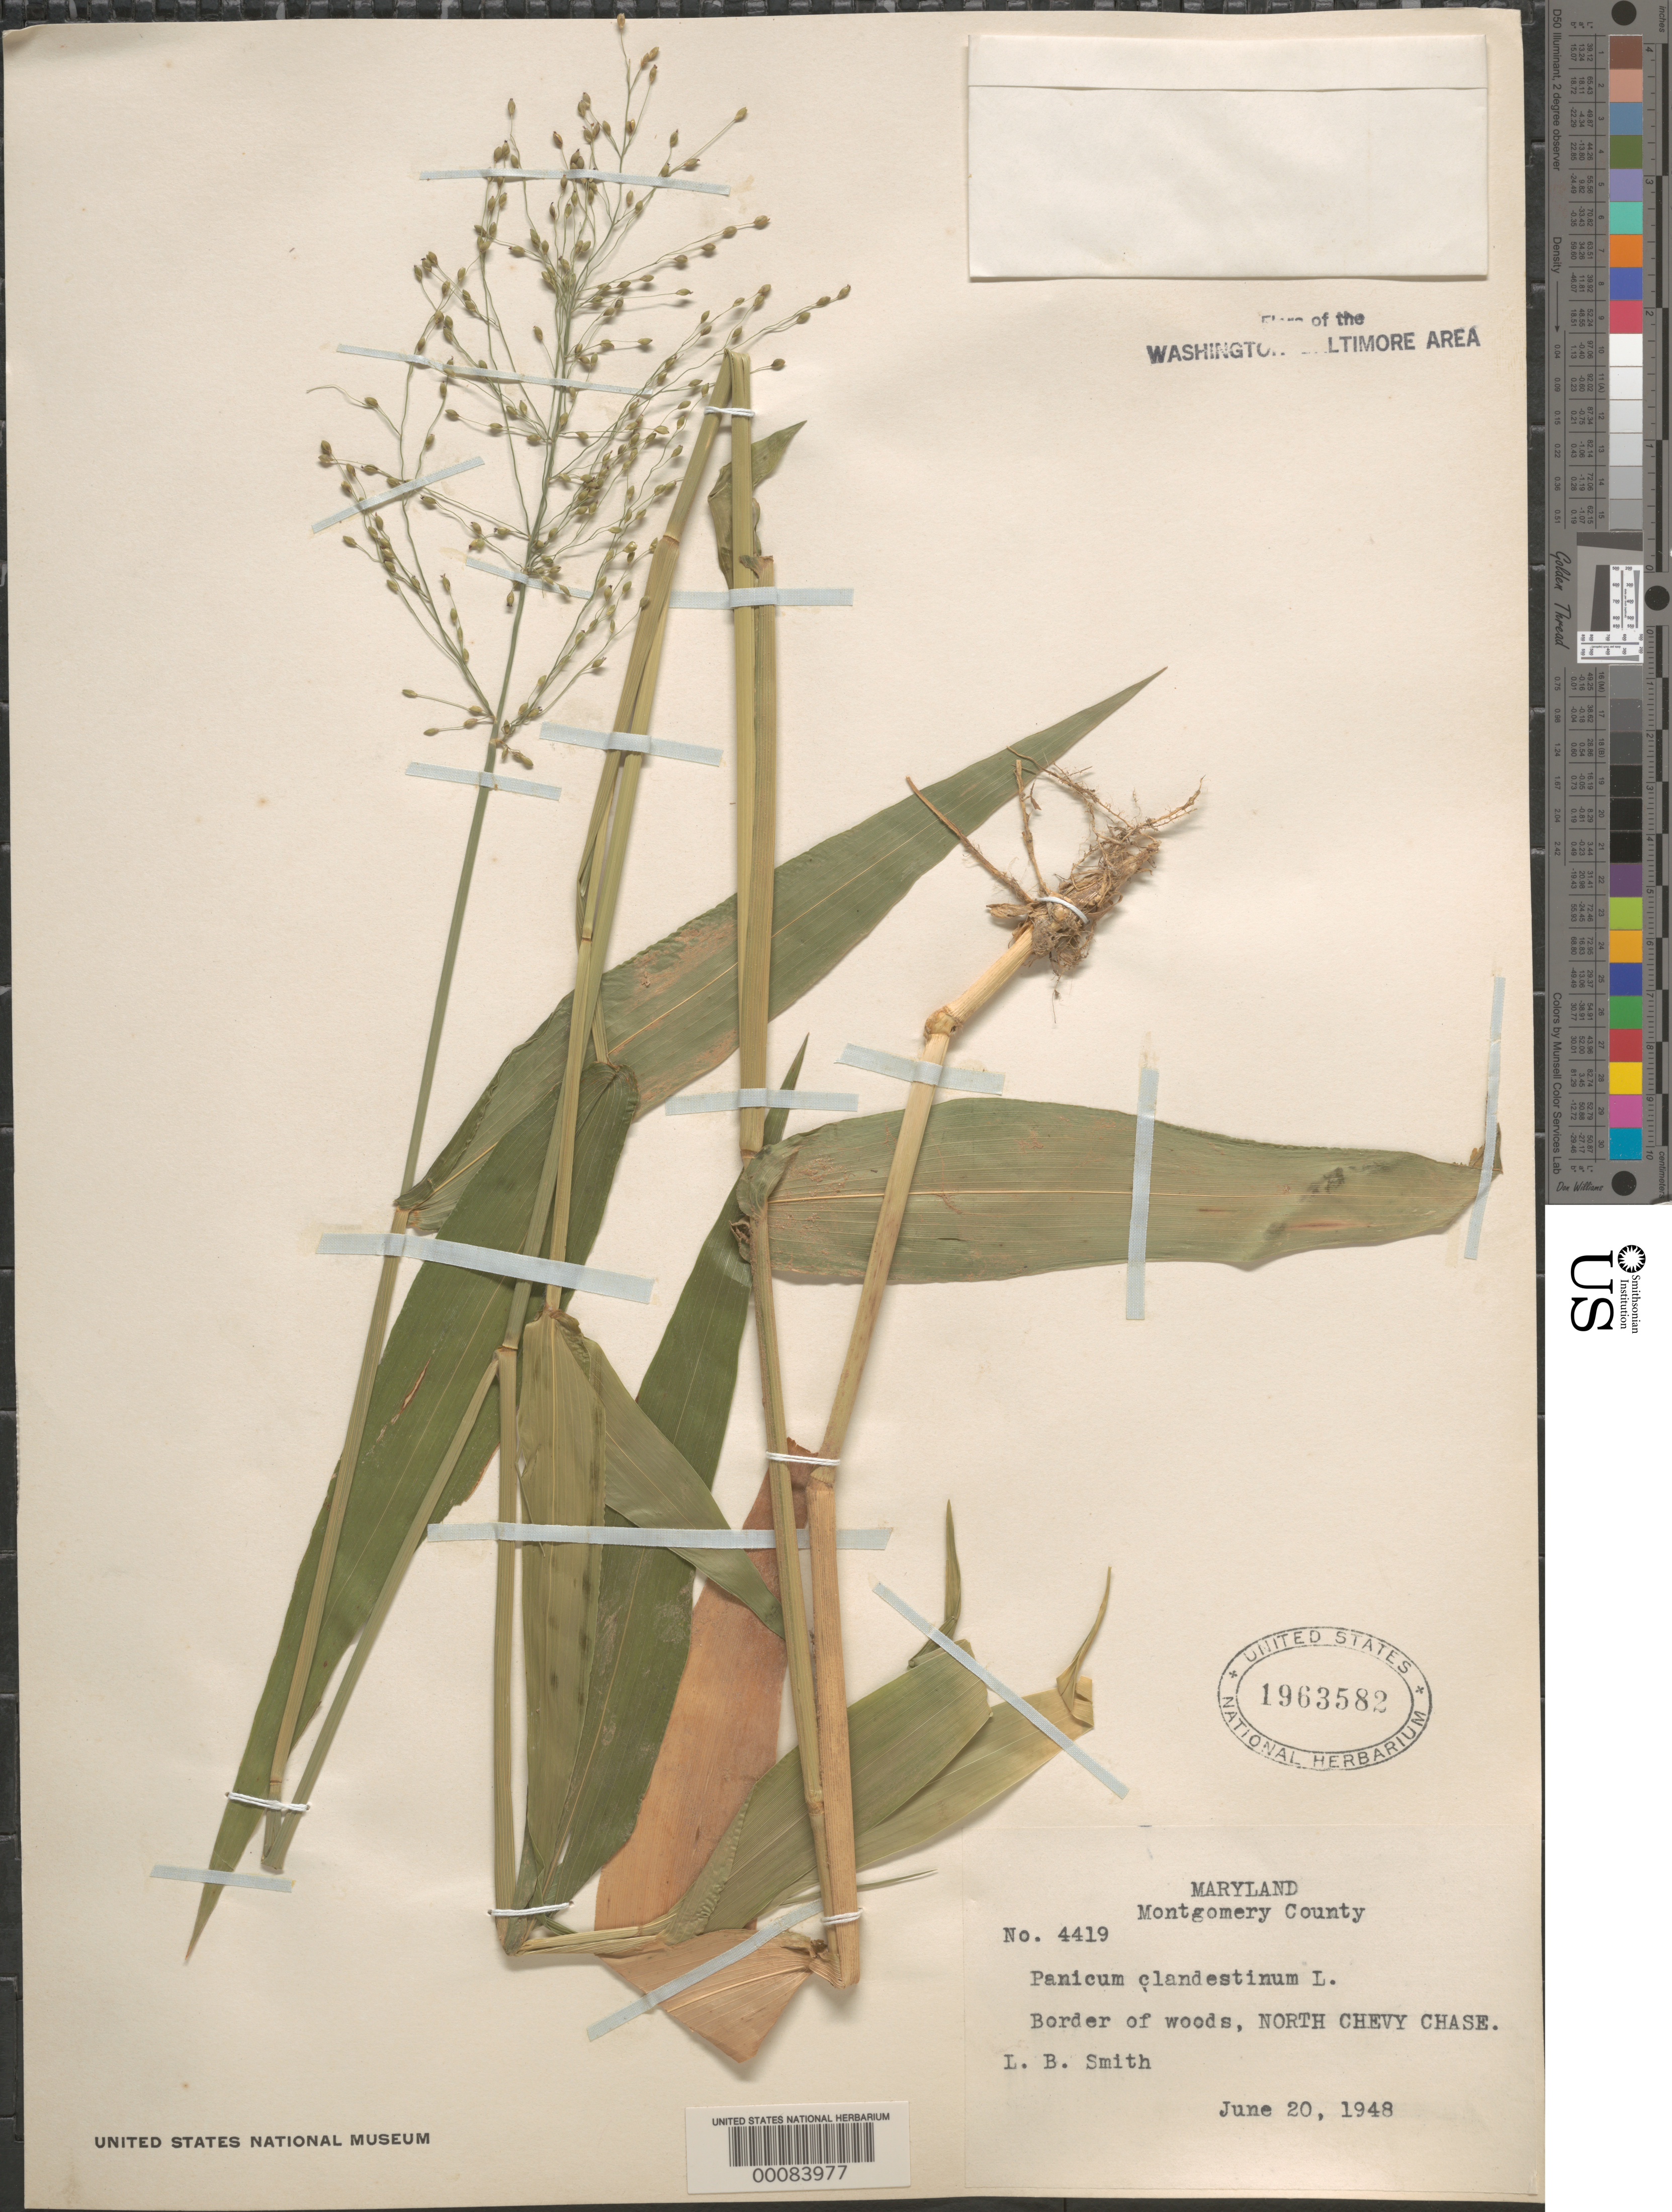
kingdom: Plantae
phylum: Tracheophyta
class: Liliopsida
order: Poales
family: Poaceae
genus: Dichanthelium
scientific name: Dichanthelium clandestinum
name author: (L.) Gould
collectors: L. Smith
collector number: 4419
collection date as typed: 20 Jun 1948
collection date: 1948-06-20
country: United States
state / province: Maryland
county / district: Montgomery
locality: North Chevy Chase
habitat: Border of woods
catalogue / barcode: US 1963582